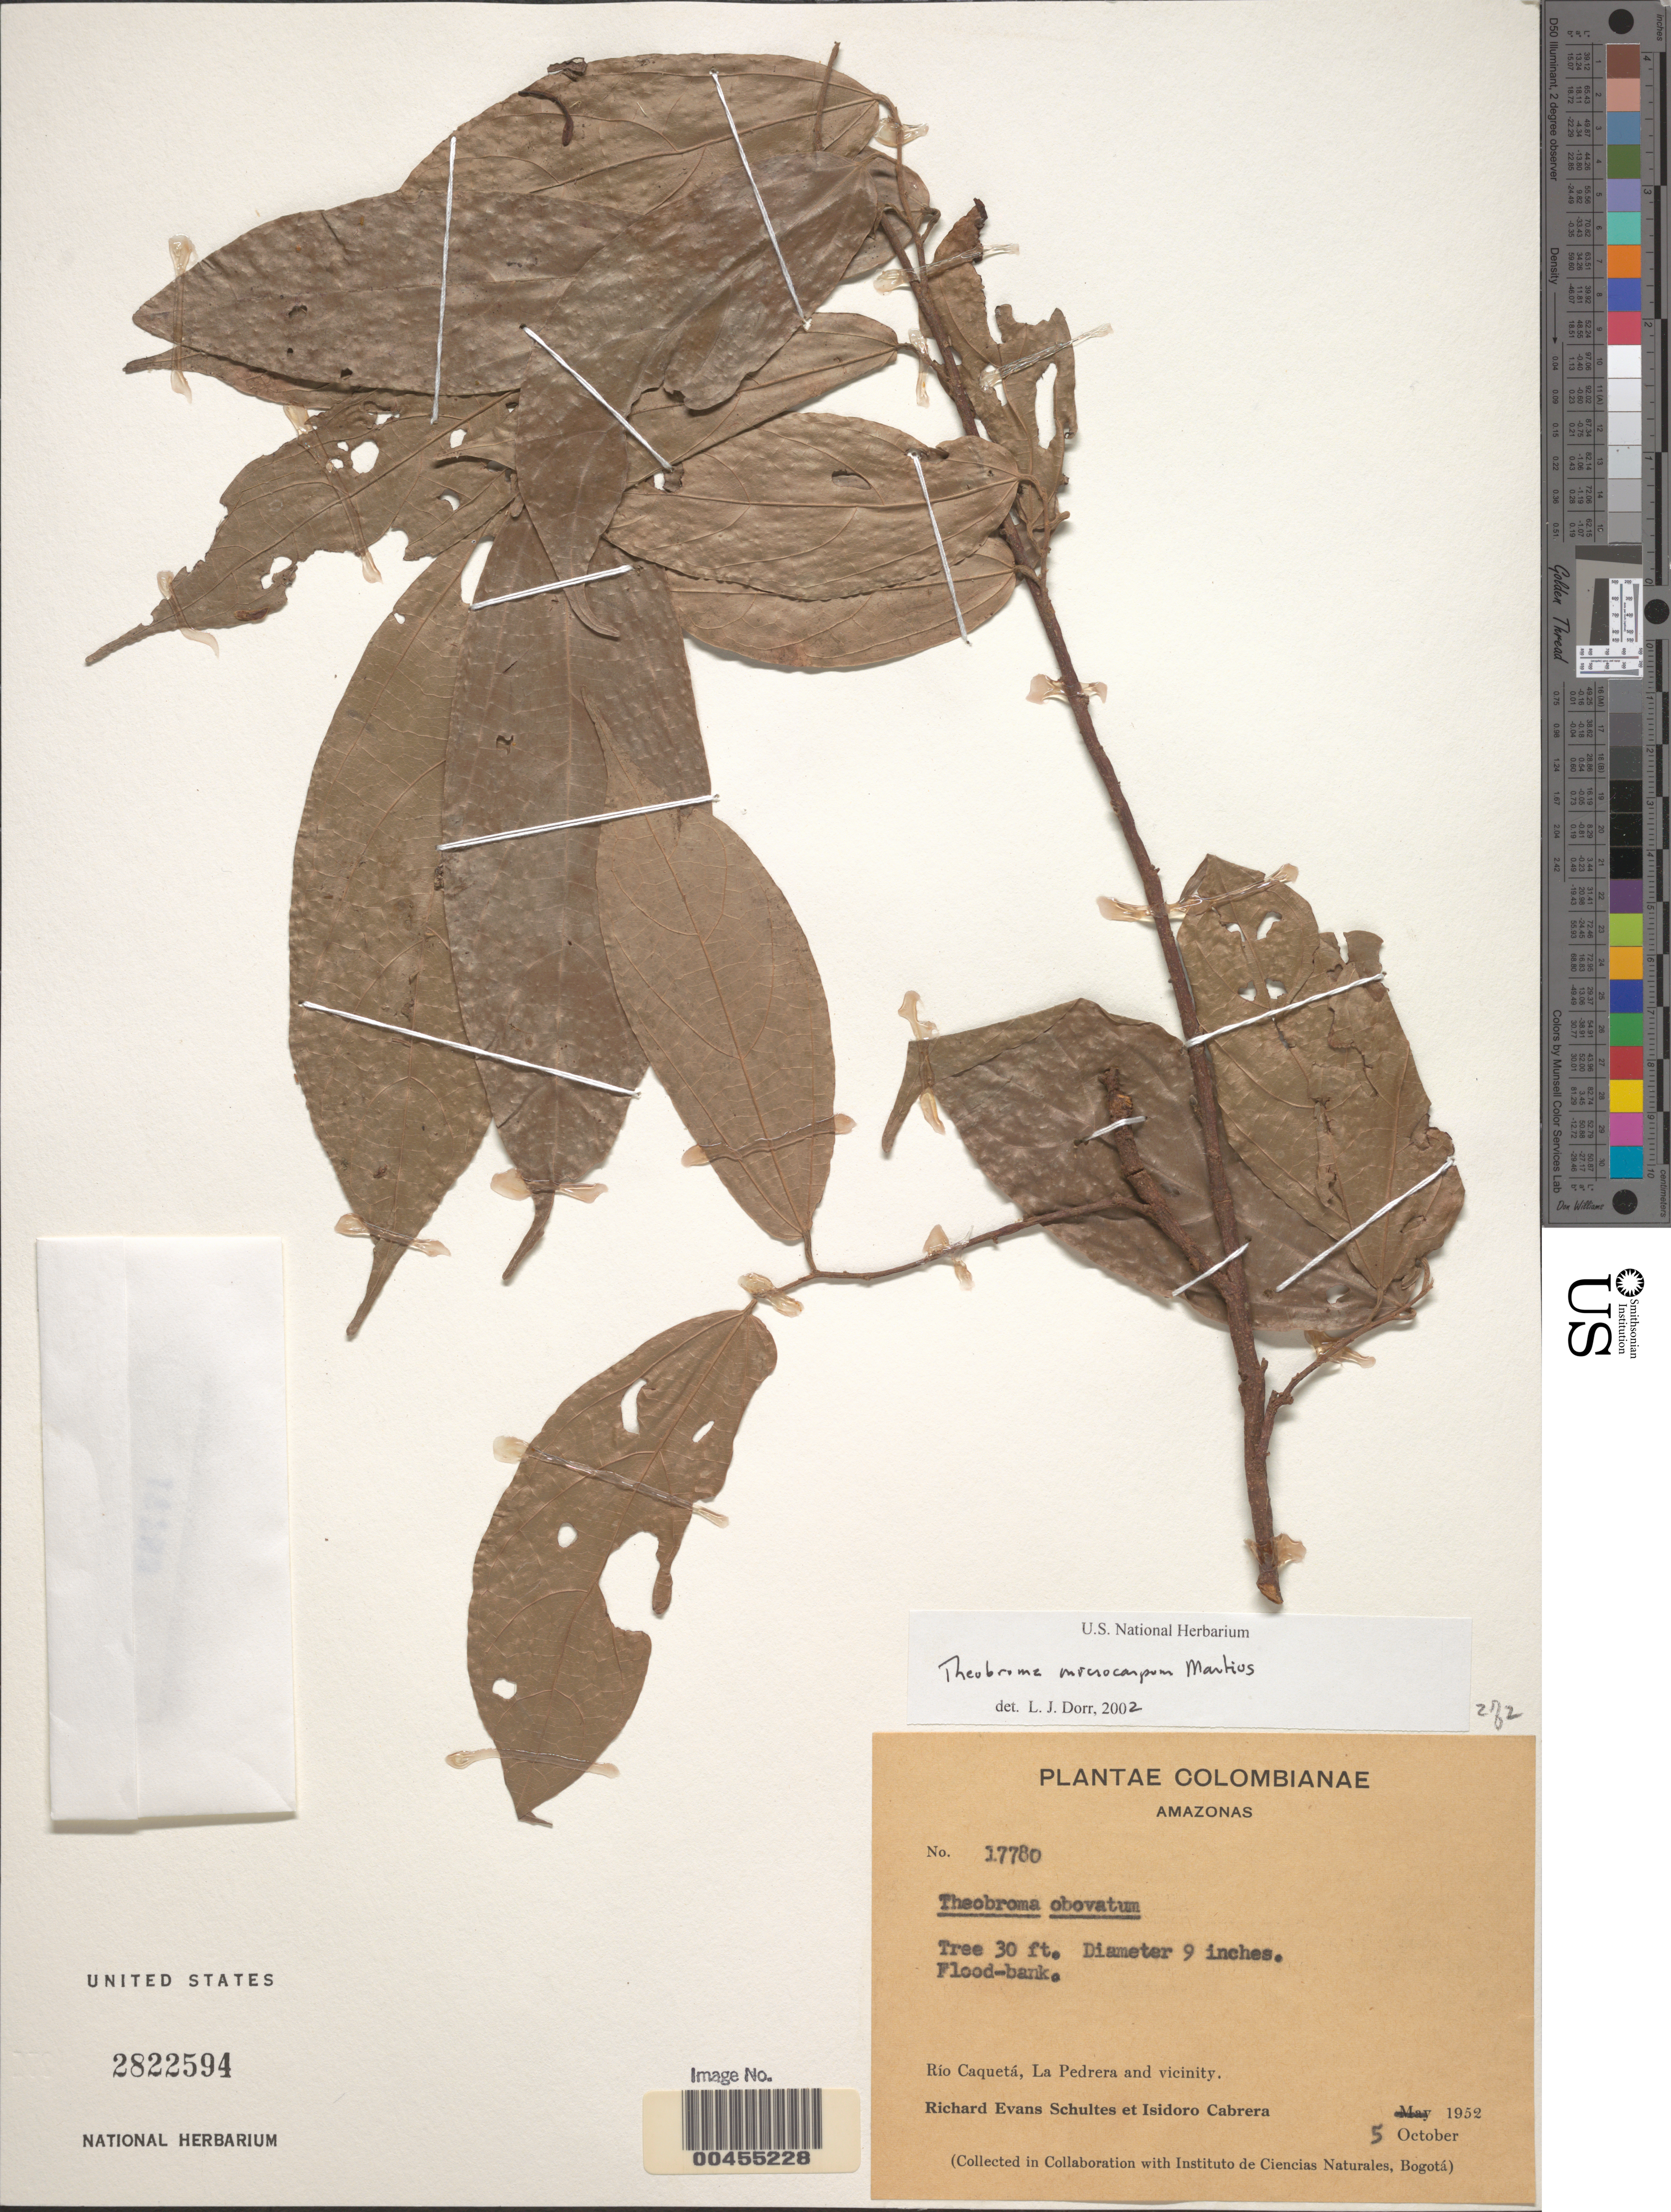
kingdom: Plantae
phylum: Tracheophyta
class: Magnoliopsida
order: Malvales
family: Malvaceae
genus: Theobroma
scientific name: Theobroma microcarpum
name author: Mart.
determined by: Dorr, L. J., (BOT), Smithsonian Institution - National Museum of Natural History (UNITED STATES)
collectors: R. E. Schultes & I. Cabrera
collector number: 17780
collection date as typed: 05 Oct 1952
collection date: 1952-10-05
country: Colombia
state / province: Amazônas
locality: Rio Caquetá, La Pedrera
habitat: flood-bank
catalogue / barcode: US 2822594